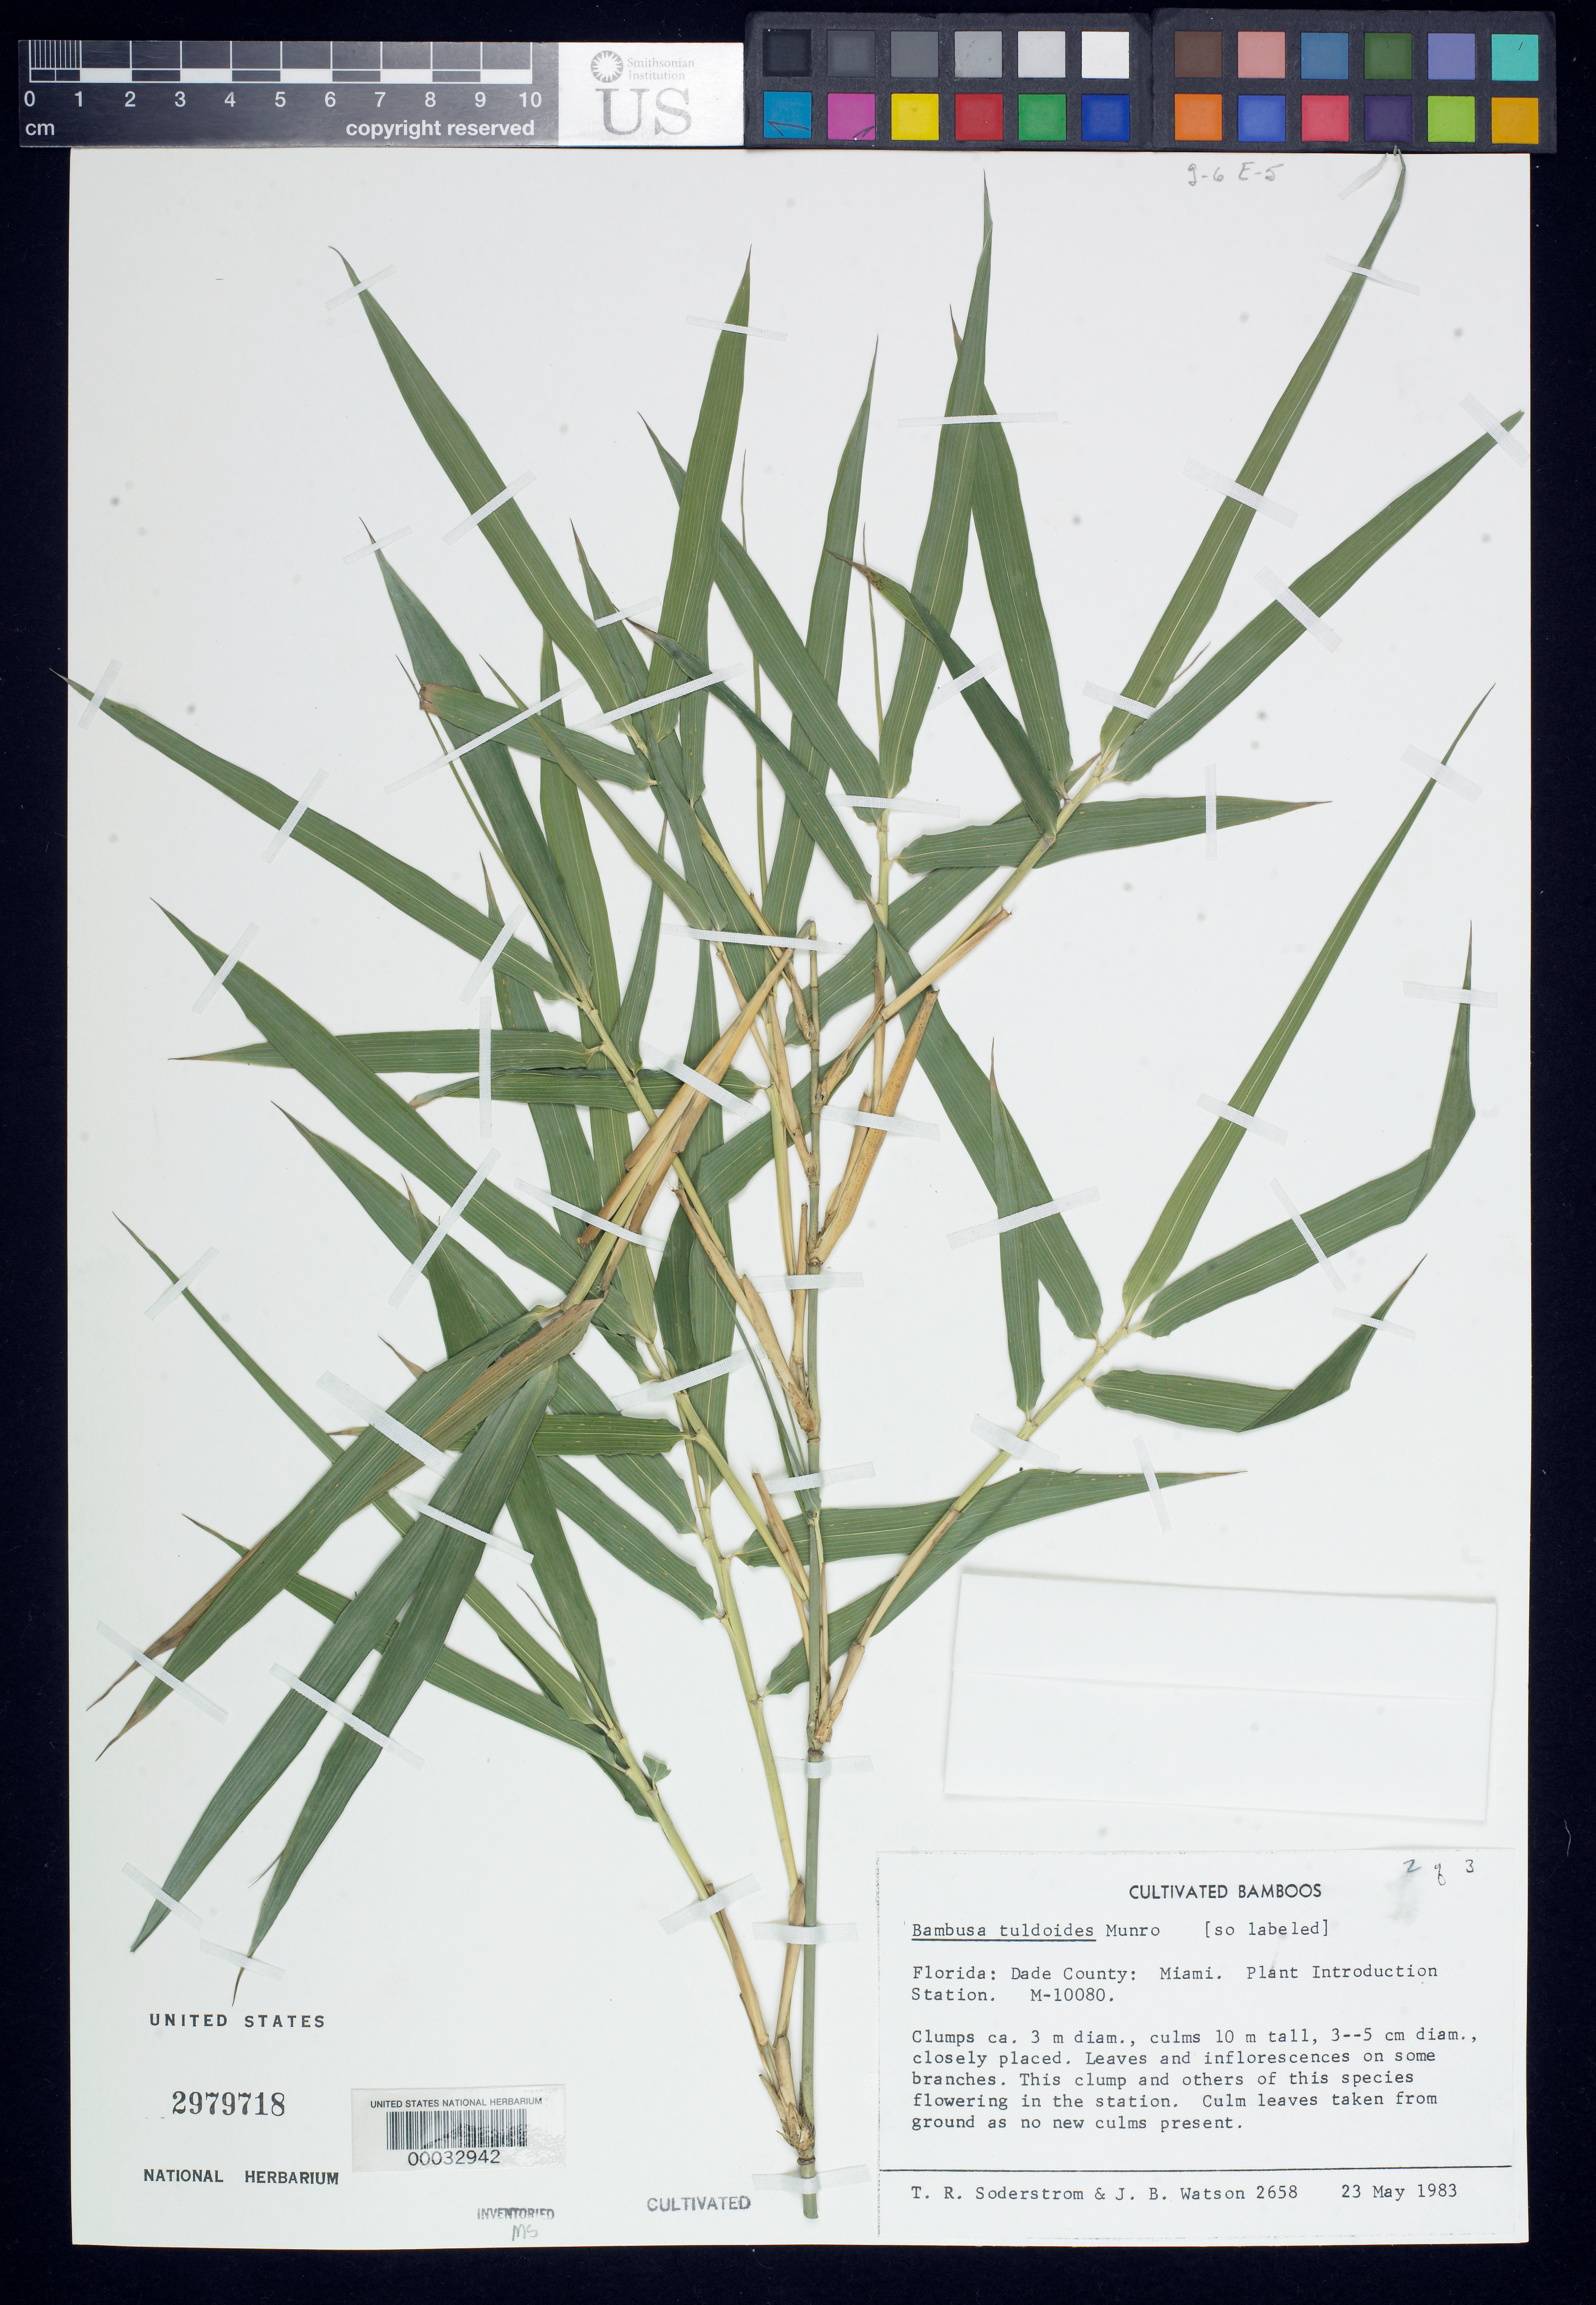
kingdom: Plantae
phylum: Tracheophyta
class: Liliopsida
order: Poales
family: Poaceae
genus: Bambusa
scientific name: Bambusa tuldoides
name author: Munro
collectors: T. R. Soderstrom & J. B. Watson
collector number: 2658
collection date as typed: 23 May 1983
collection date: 1983-05-23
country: United States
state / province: Florida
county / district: Dade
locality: Plant Introduction Station-Miami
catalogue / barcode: US 2979718